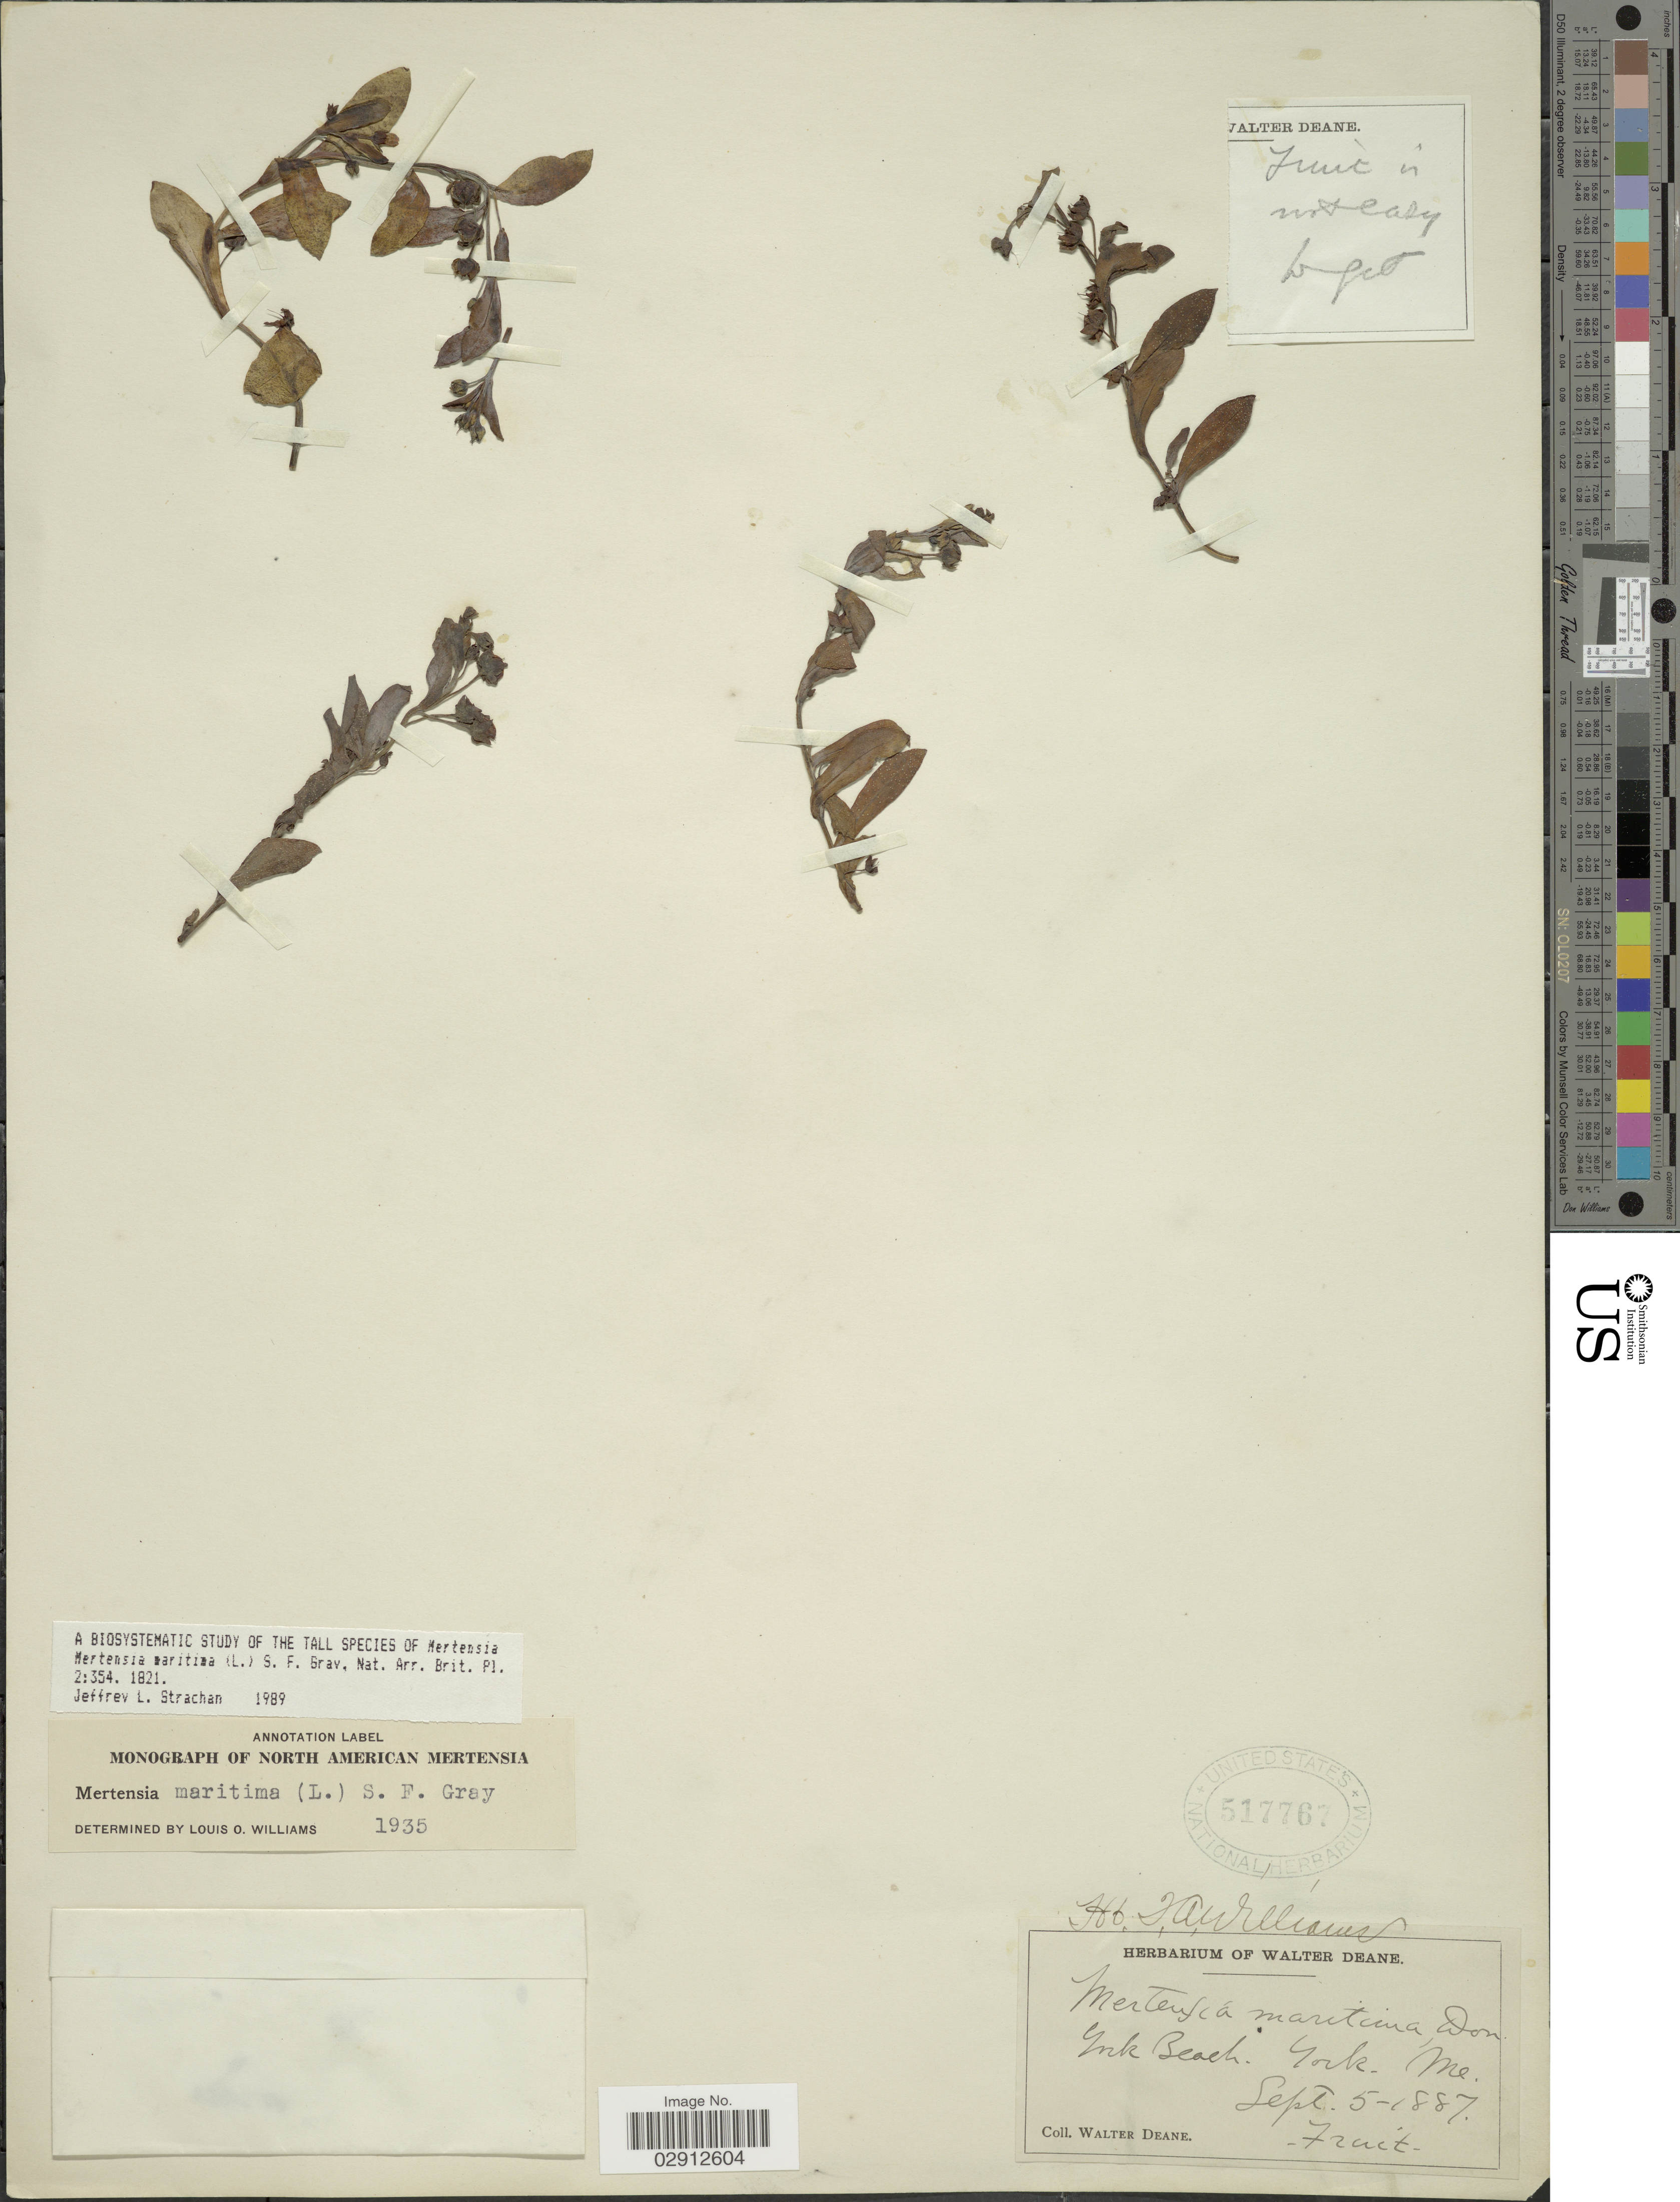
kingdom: Plantae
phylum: Tracheophyta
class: Magnoliopsida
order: Boraginales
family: Boraginaceae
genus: Mertensia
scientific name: Mertensia maritima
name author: (L.) S.F. Gray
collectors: W. Deane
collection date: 1887-09-05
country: United States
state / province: Maine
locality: York Beach - York, Maine.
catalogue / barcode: US 517767